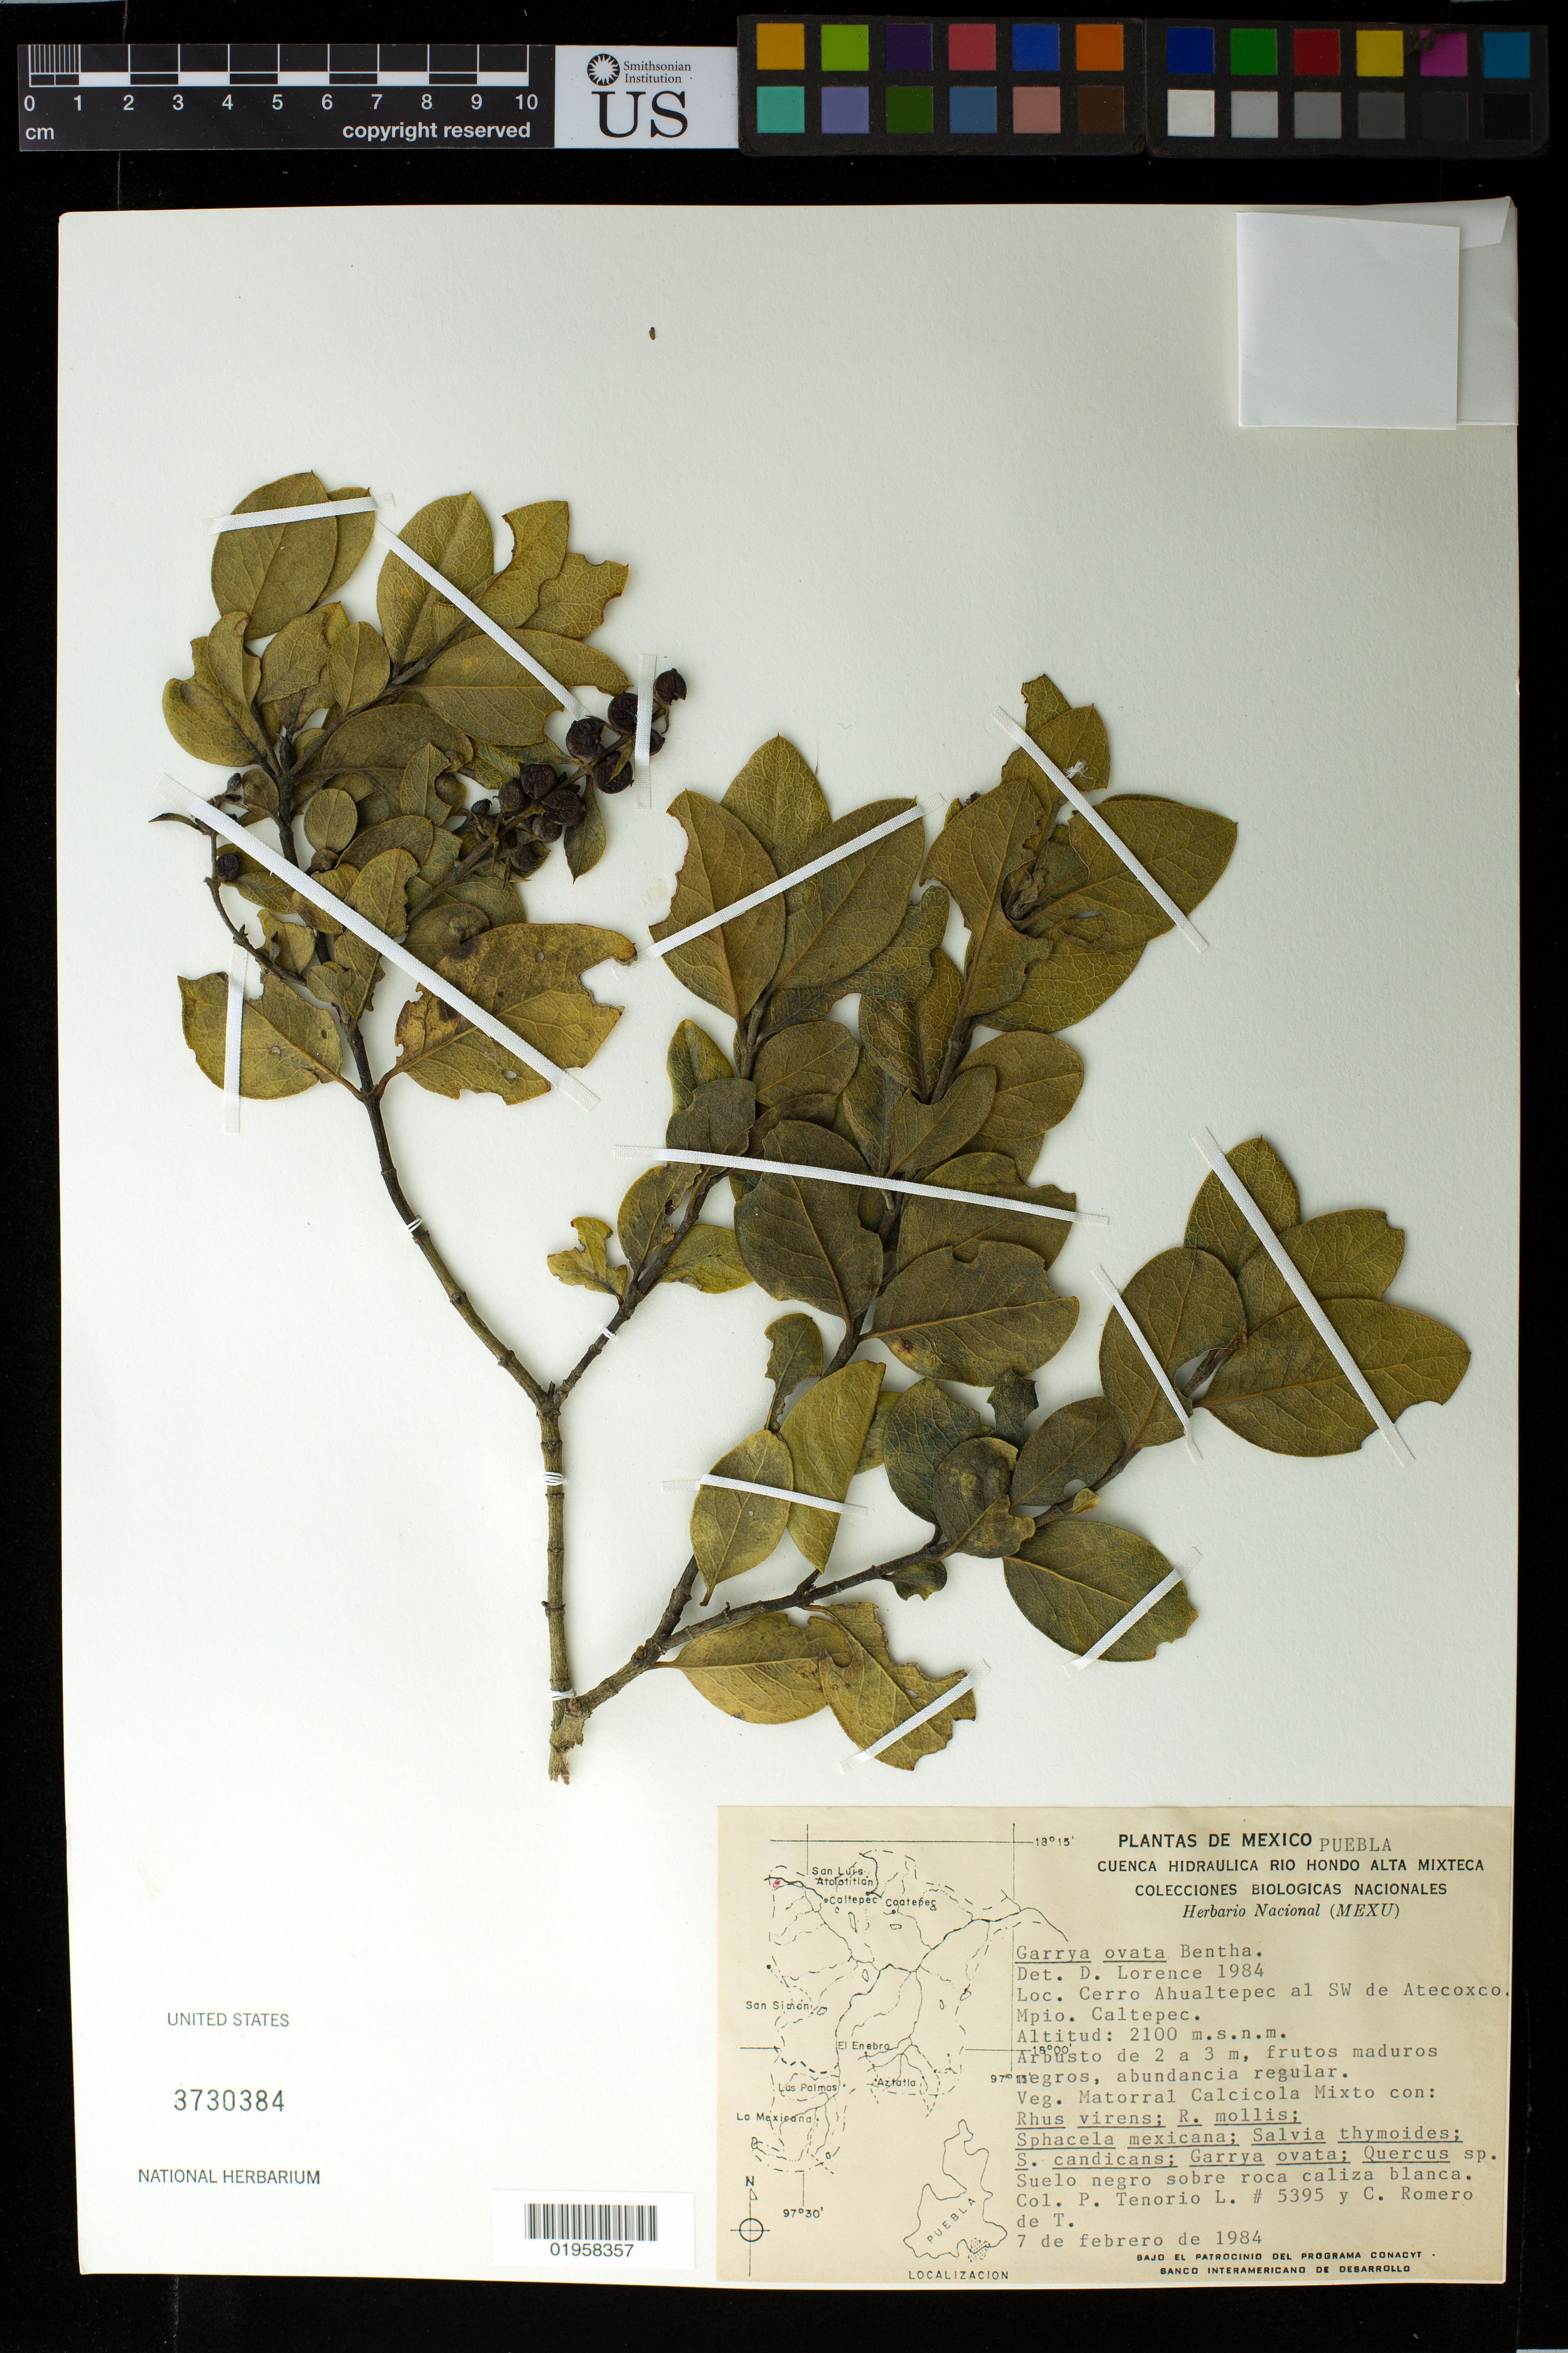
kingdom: Plantae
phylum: Tracheophyta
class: Magnoliopsida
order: Garryales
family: Garryaceae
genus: Garrya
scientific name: Garrya ovata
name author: Benth.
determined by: Lorence, D.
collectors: P. Tenorio L. & C. Romero de T.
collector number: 5395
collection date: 1984-02-07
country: Mexico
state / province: Puebla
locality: Cerro Ahualtepec al SW se Atecoxco. Mpio. Caltepec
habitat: Suelo negro sobre roca caliza blanca. Matorral calcicola mixto con: Rhus virens; R. mollis; Sphacela mexicana; Salvia thymoides; S. candicans; Garrya ovata; Quercus sp.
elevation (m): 2100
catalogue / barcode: US 3730384